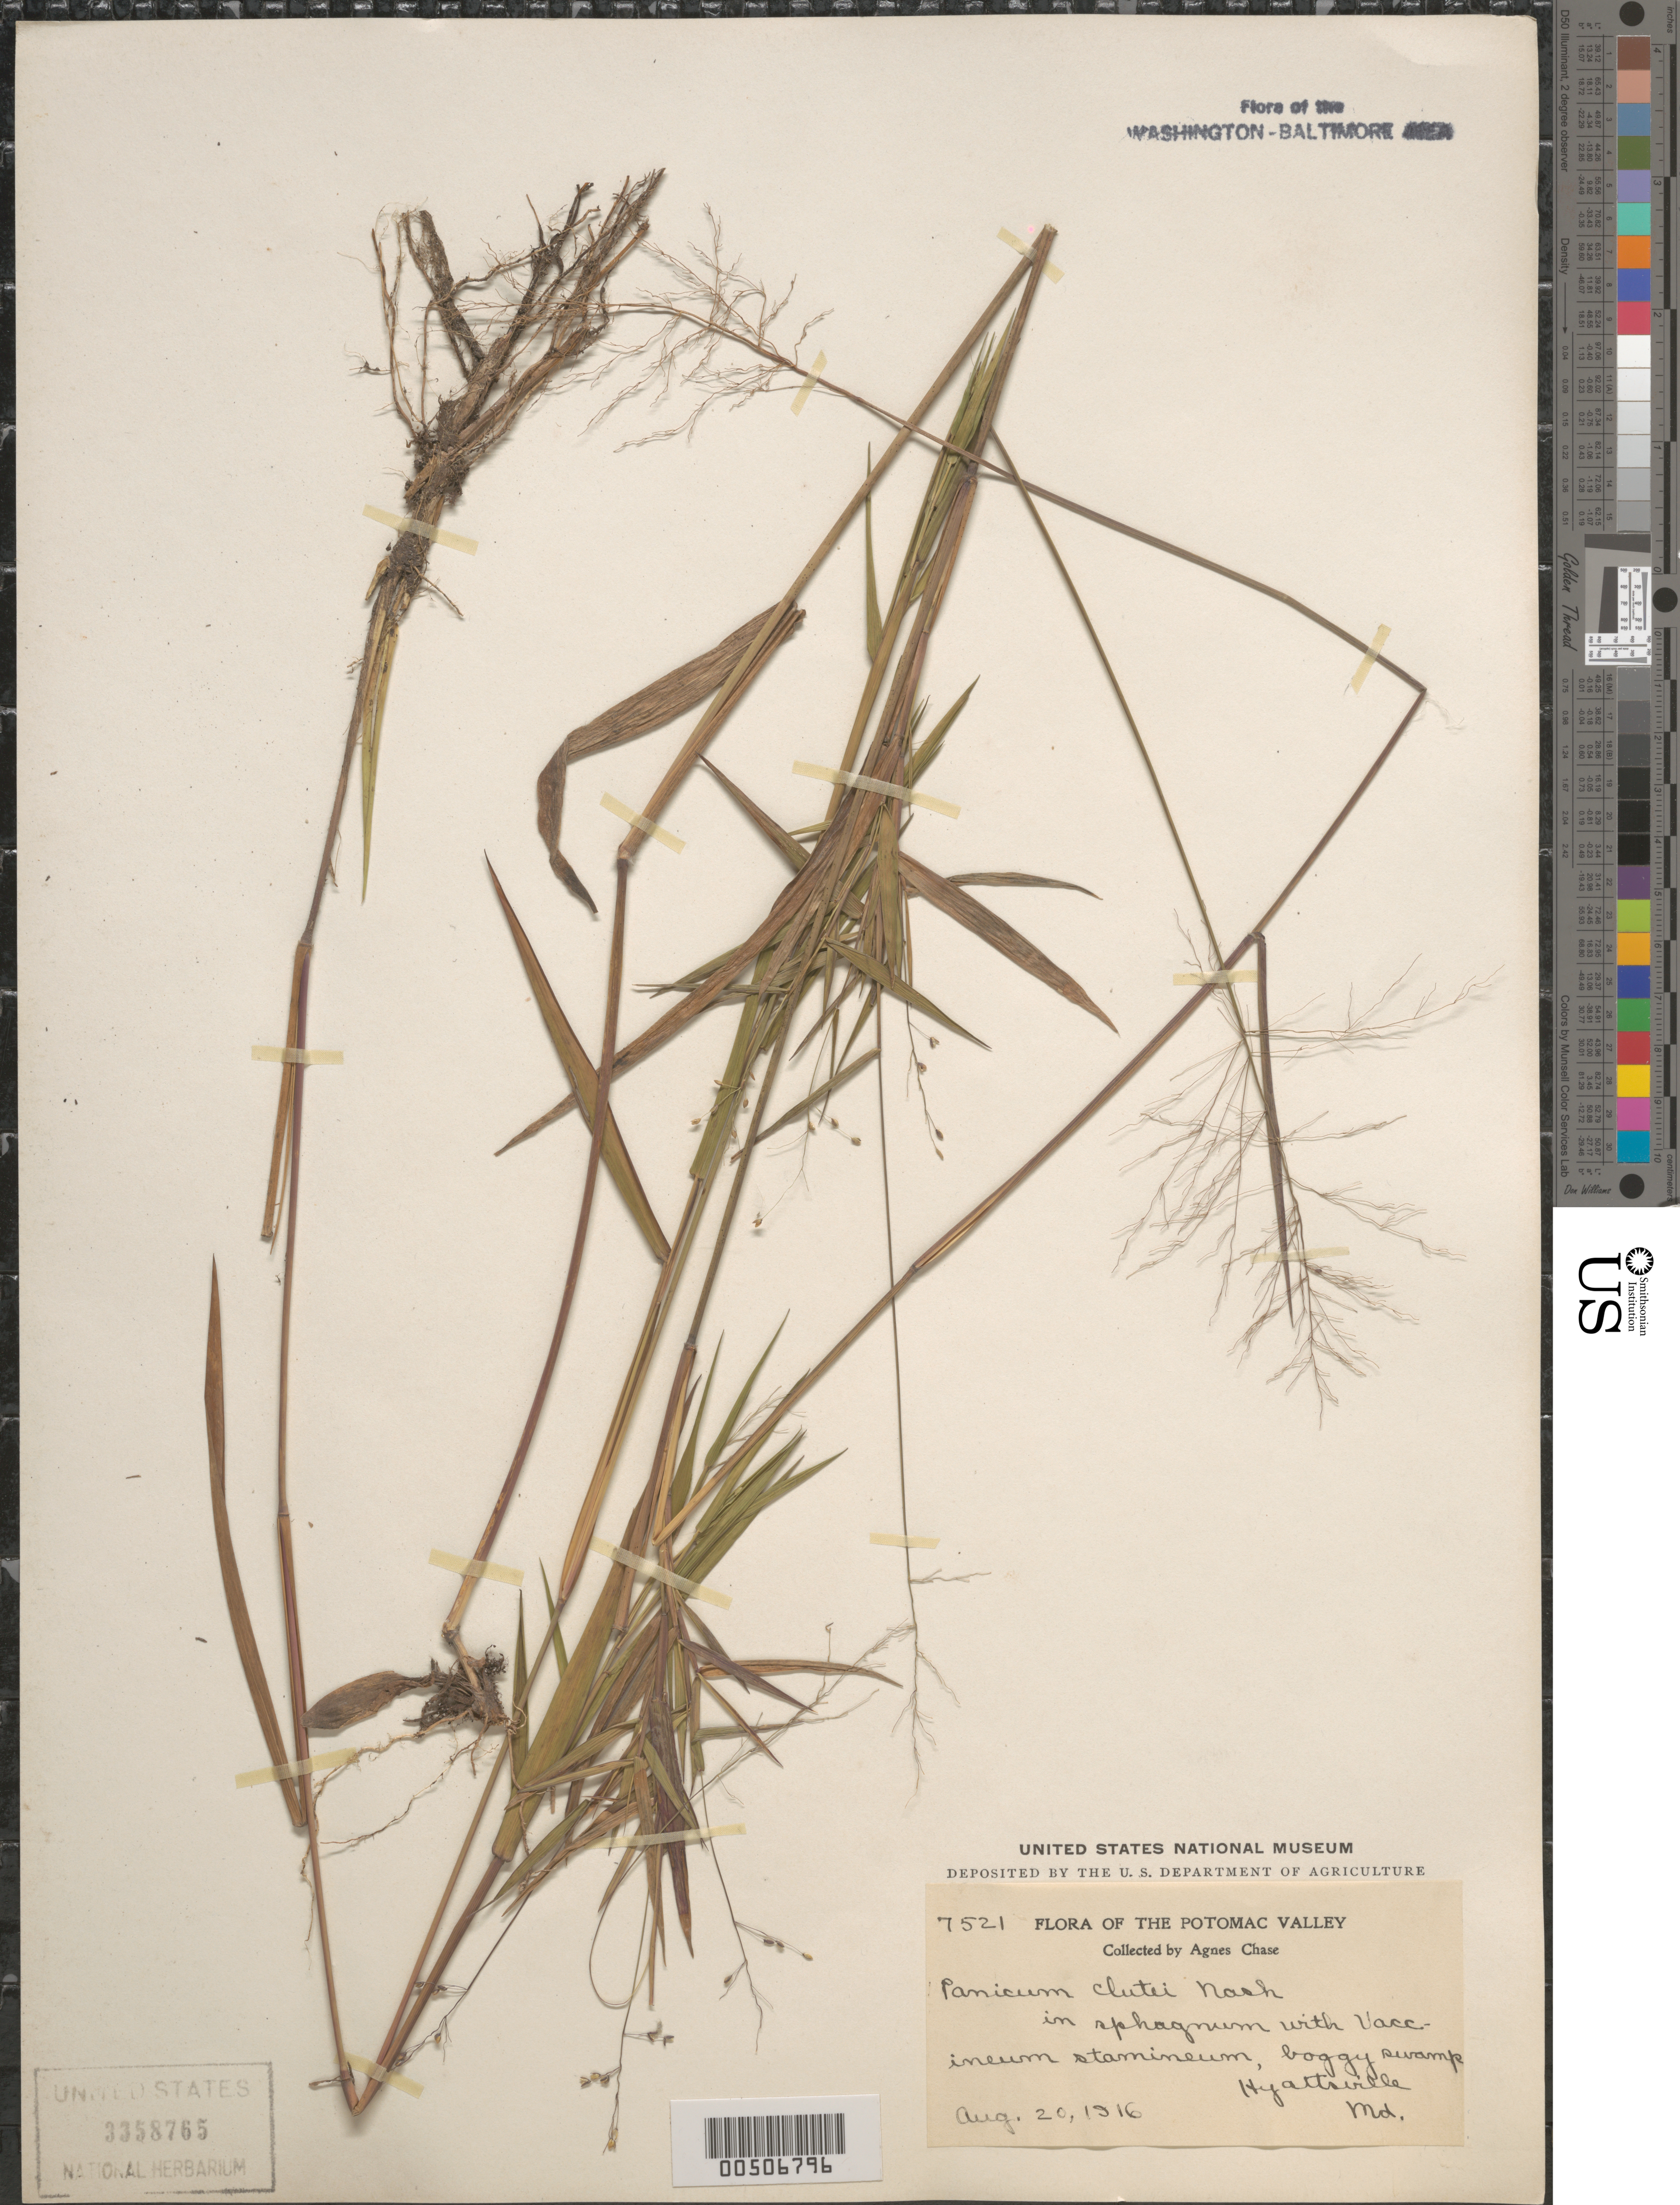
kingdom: Plantae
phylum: Tracheophyta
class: Liliopsida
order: Poales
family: Poaceae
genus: Dichanthelium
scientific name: Dichanthelium dichotomum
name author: (L.) Gould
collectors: A. Chase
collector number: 7521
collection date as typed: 20 Aug 1916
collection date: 1916-08-20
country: United States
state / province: Maryland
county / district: Prince George's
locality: Hyattsville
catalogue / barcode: US 3358765